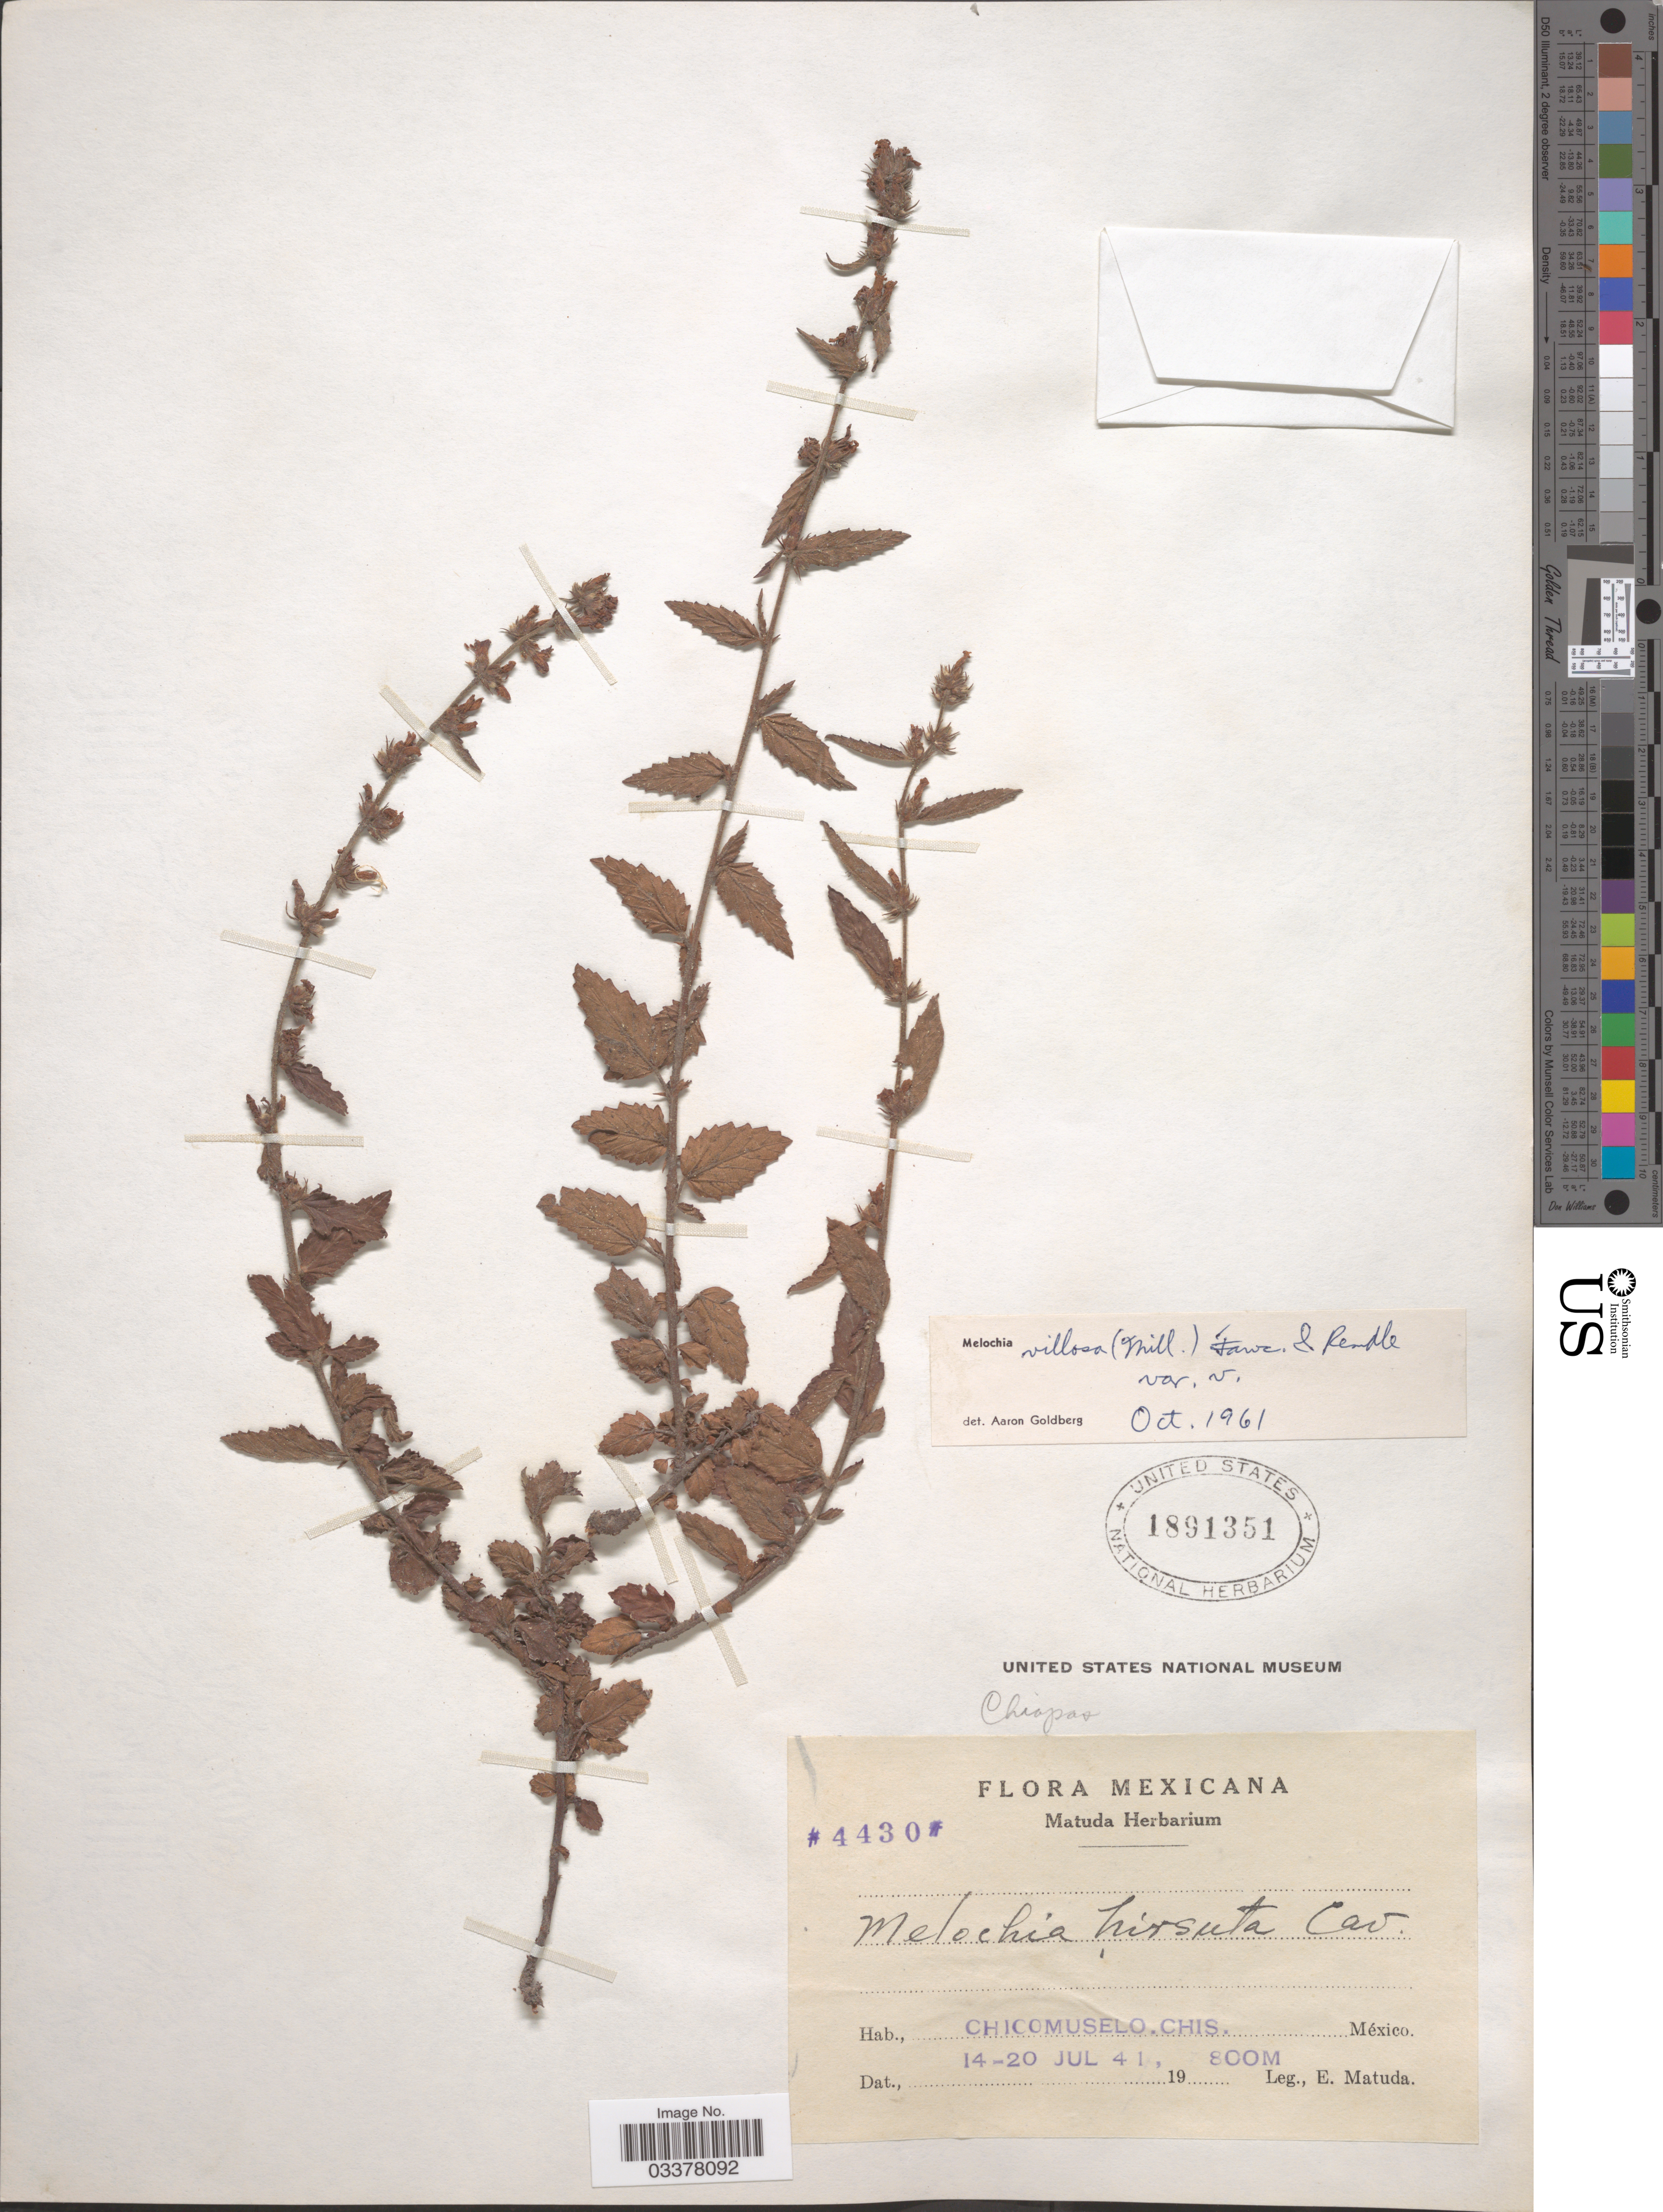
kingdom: Plantae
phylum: Tracheophyta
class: Magnoliopsida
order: Malvales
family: Malvaceae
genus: Melochia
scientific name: Melochia spicata var. spicata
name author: (L.) Fryxell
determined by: Dorr, L. J., (BOT), Smithsonian Institution - National Museum of Natural History (UNITED STATES)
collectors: E. Matuda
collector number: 4430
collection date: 1941-07-14/1941-07-20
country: Mexico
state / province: Chiapas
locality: Chicomuselo.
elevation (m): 800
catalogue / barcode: US 1891351